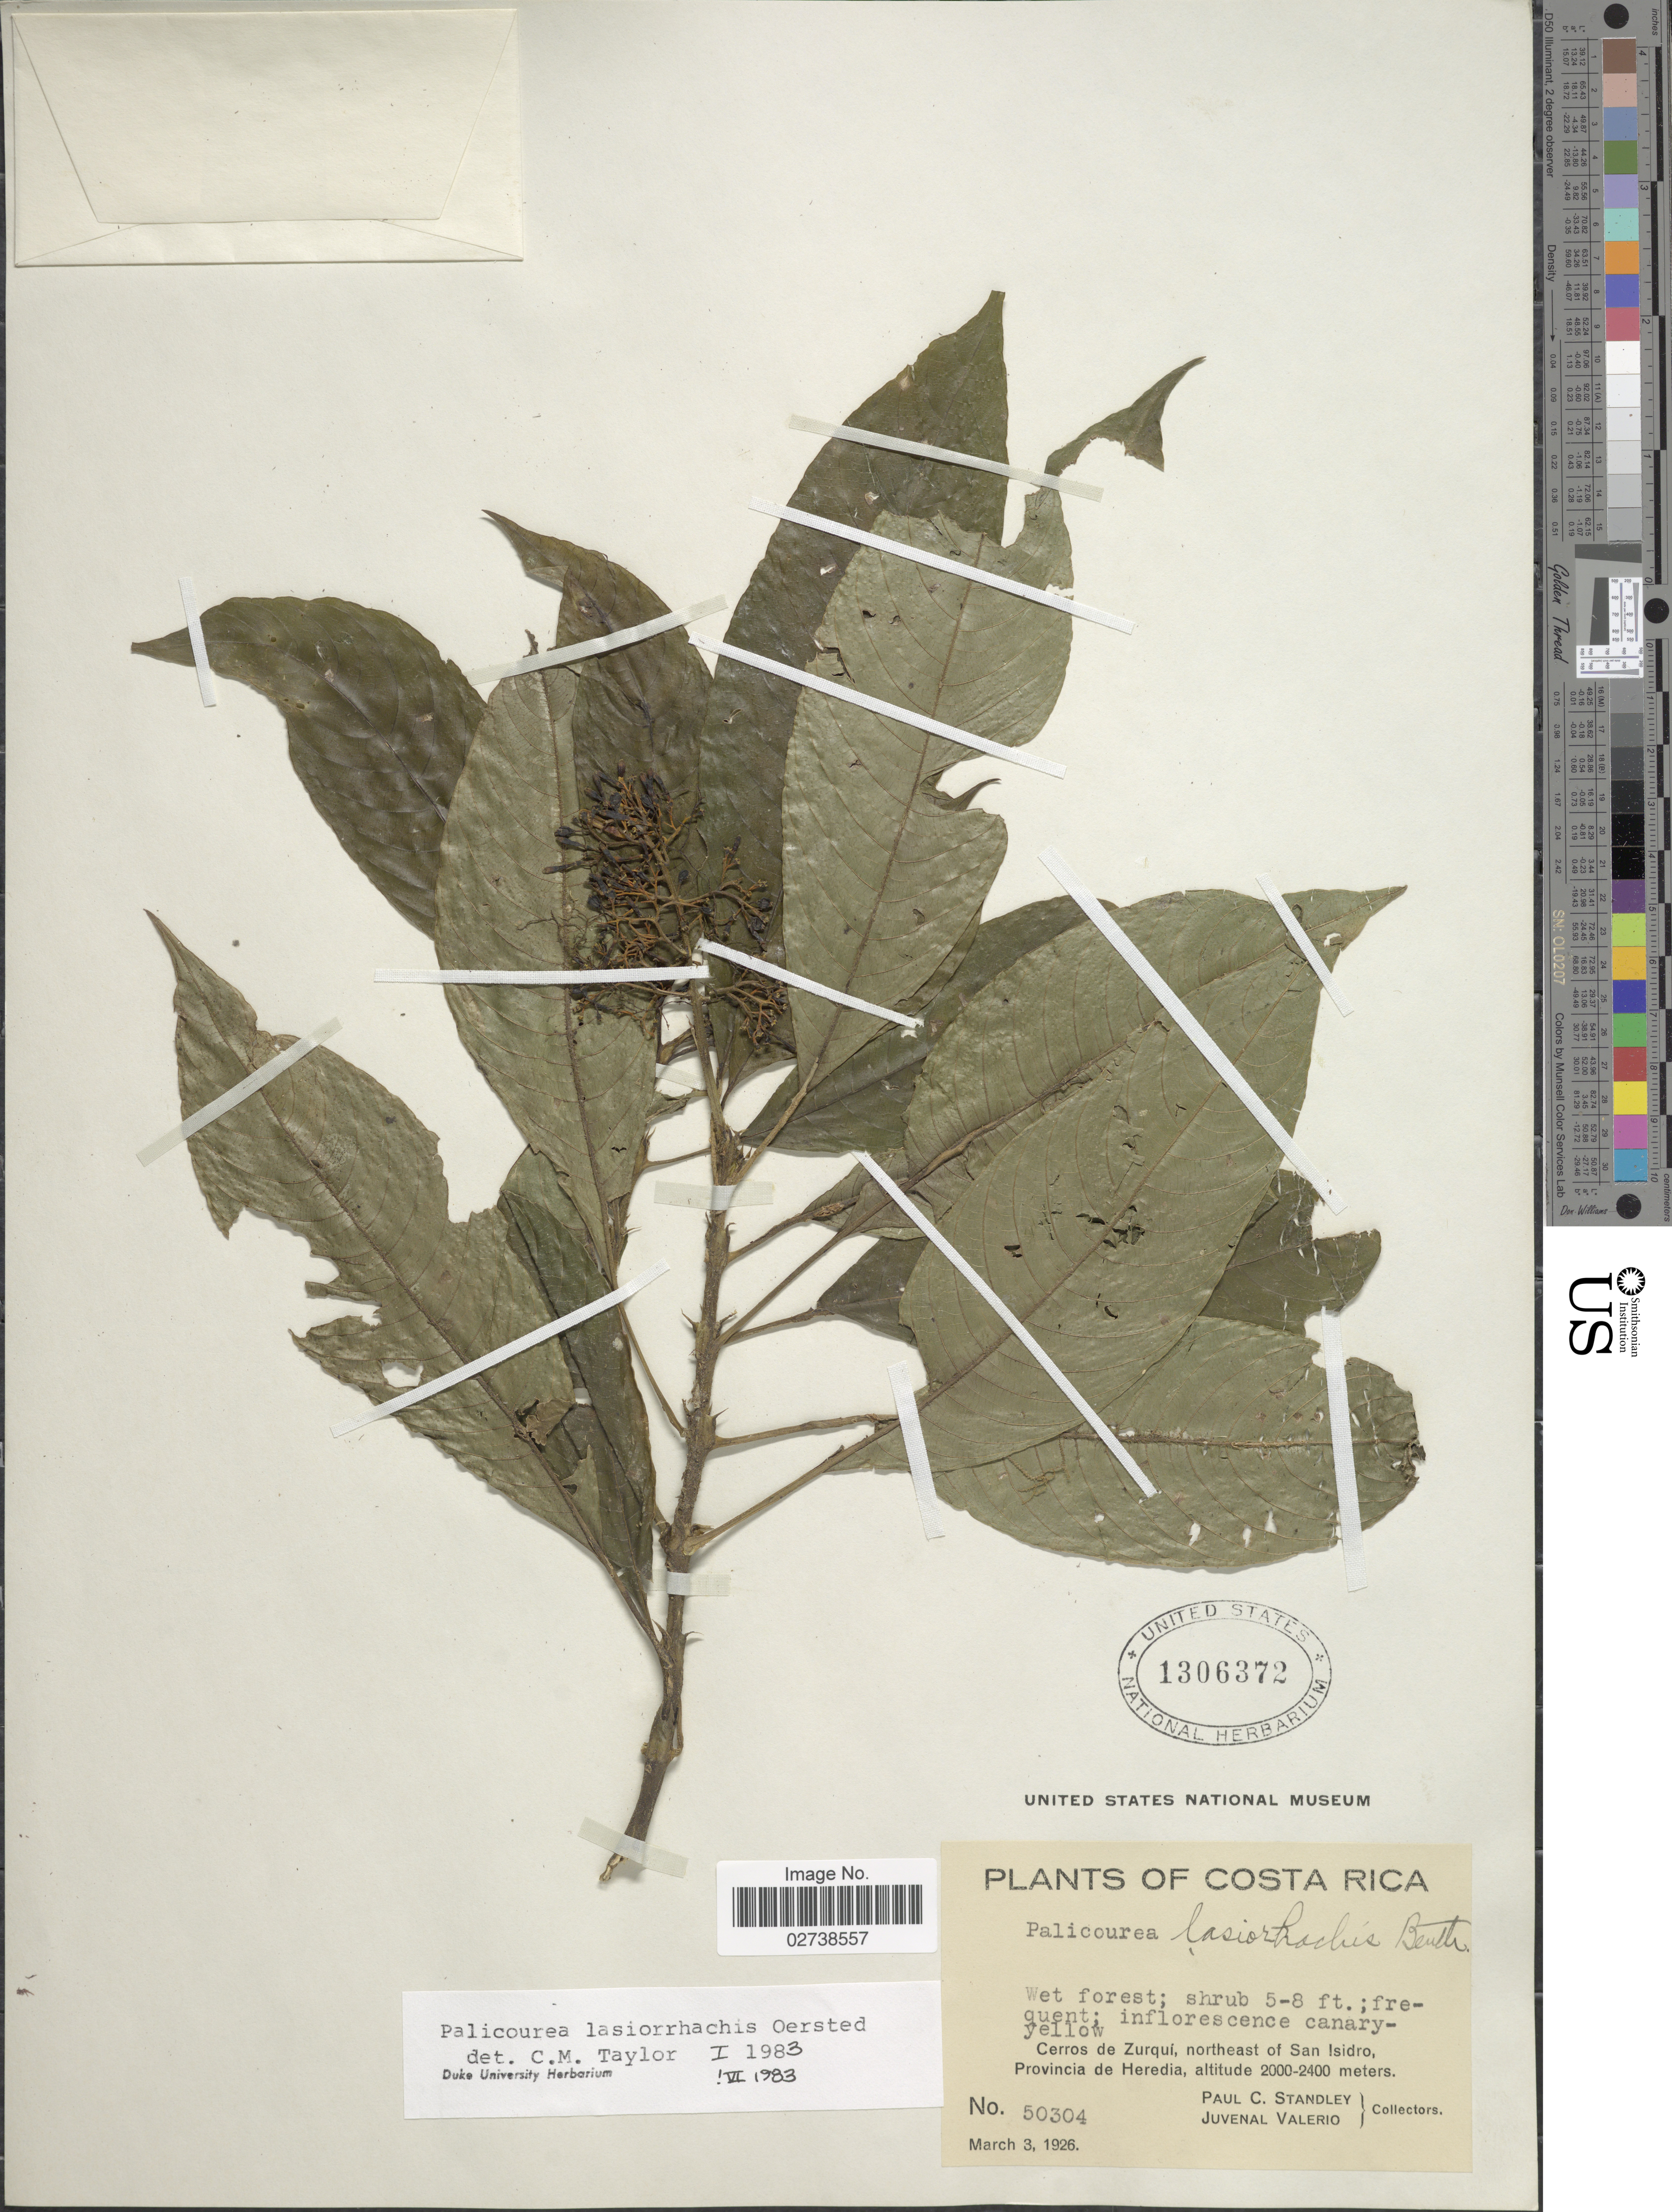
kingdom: Plantae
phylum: Tracheophyta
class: Magnoliopsida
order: Gentianales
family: Rubiaceae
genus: Palicourea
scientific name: Palicourea lasiorrhachis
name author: Oerst.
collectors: P. C. Standley & J. Valerio R.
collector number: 50304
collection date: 1926-03-03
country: Costa Rica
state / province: Heredia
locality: Wet forest; Cerros de Zurquí, northeast of San Isidro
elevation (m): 2000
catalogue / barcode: US 1306372